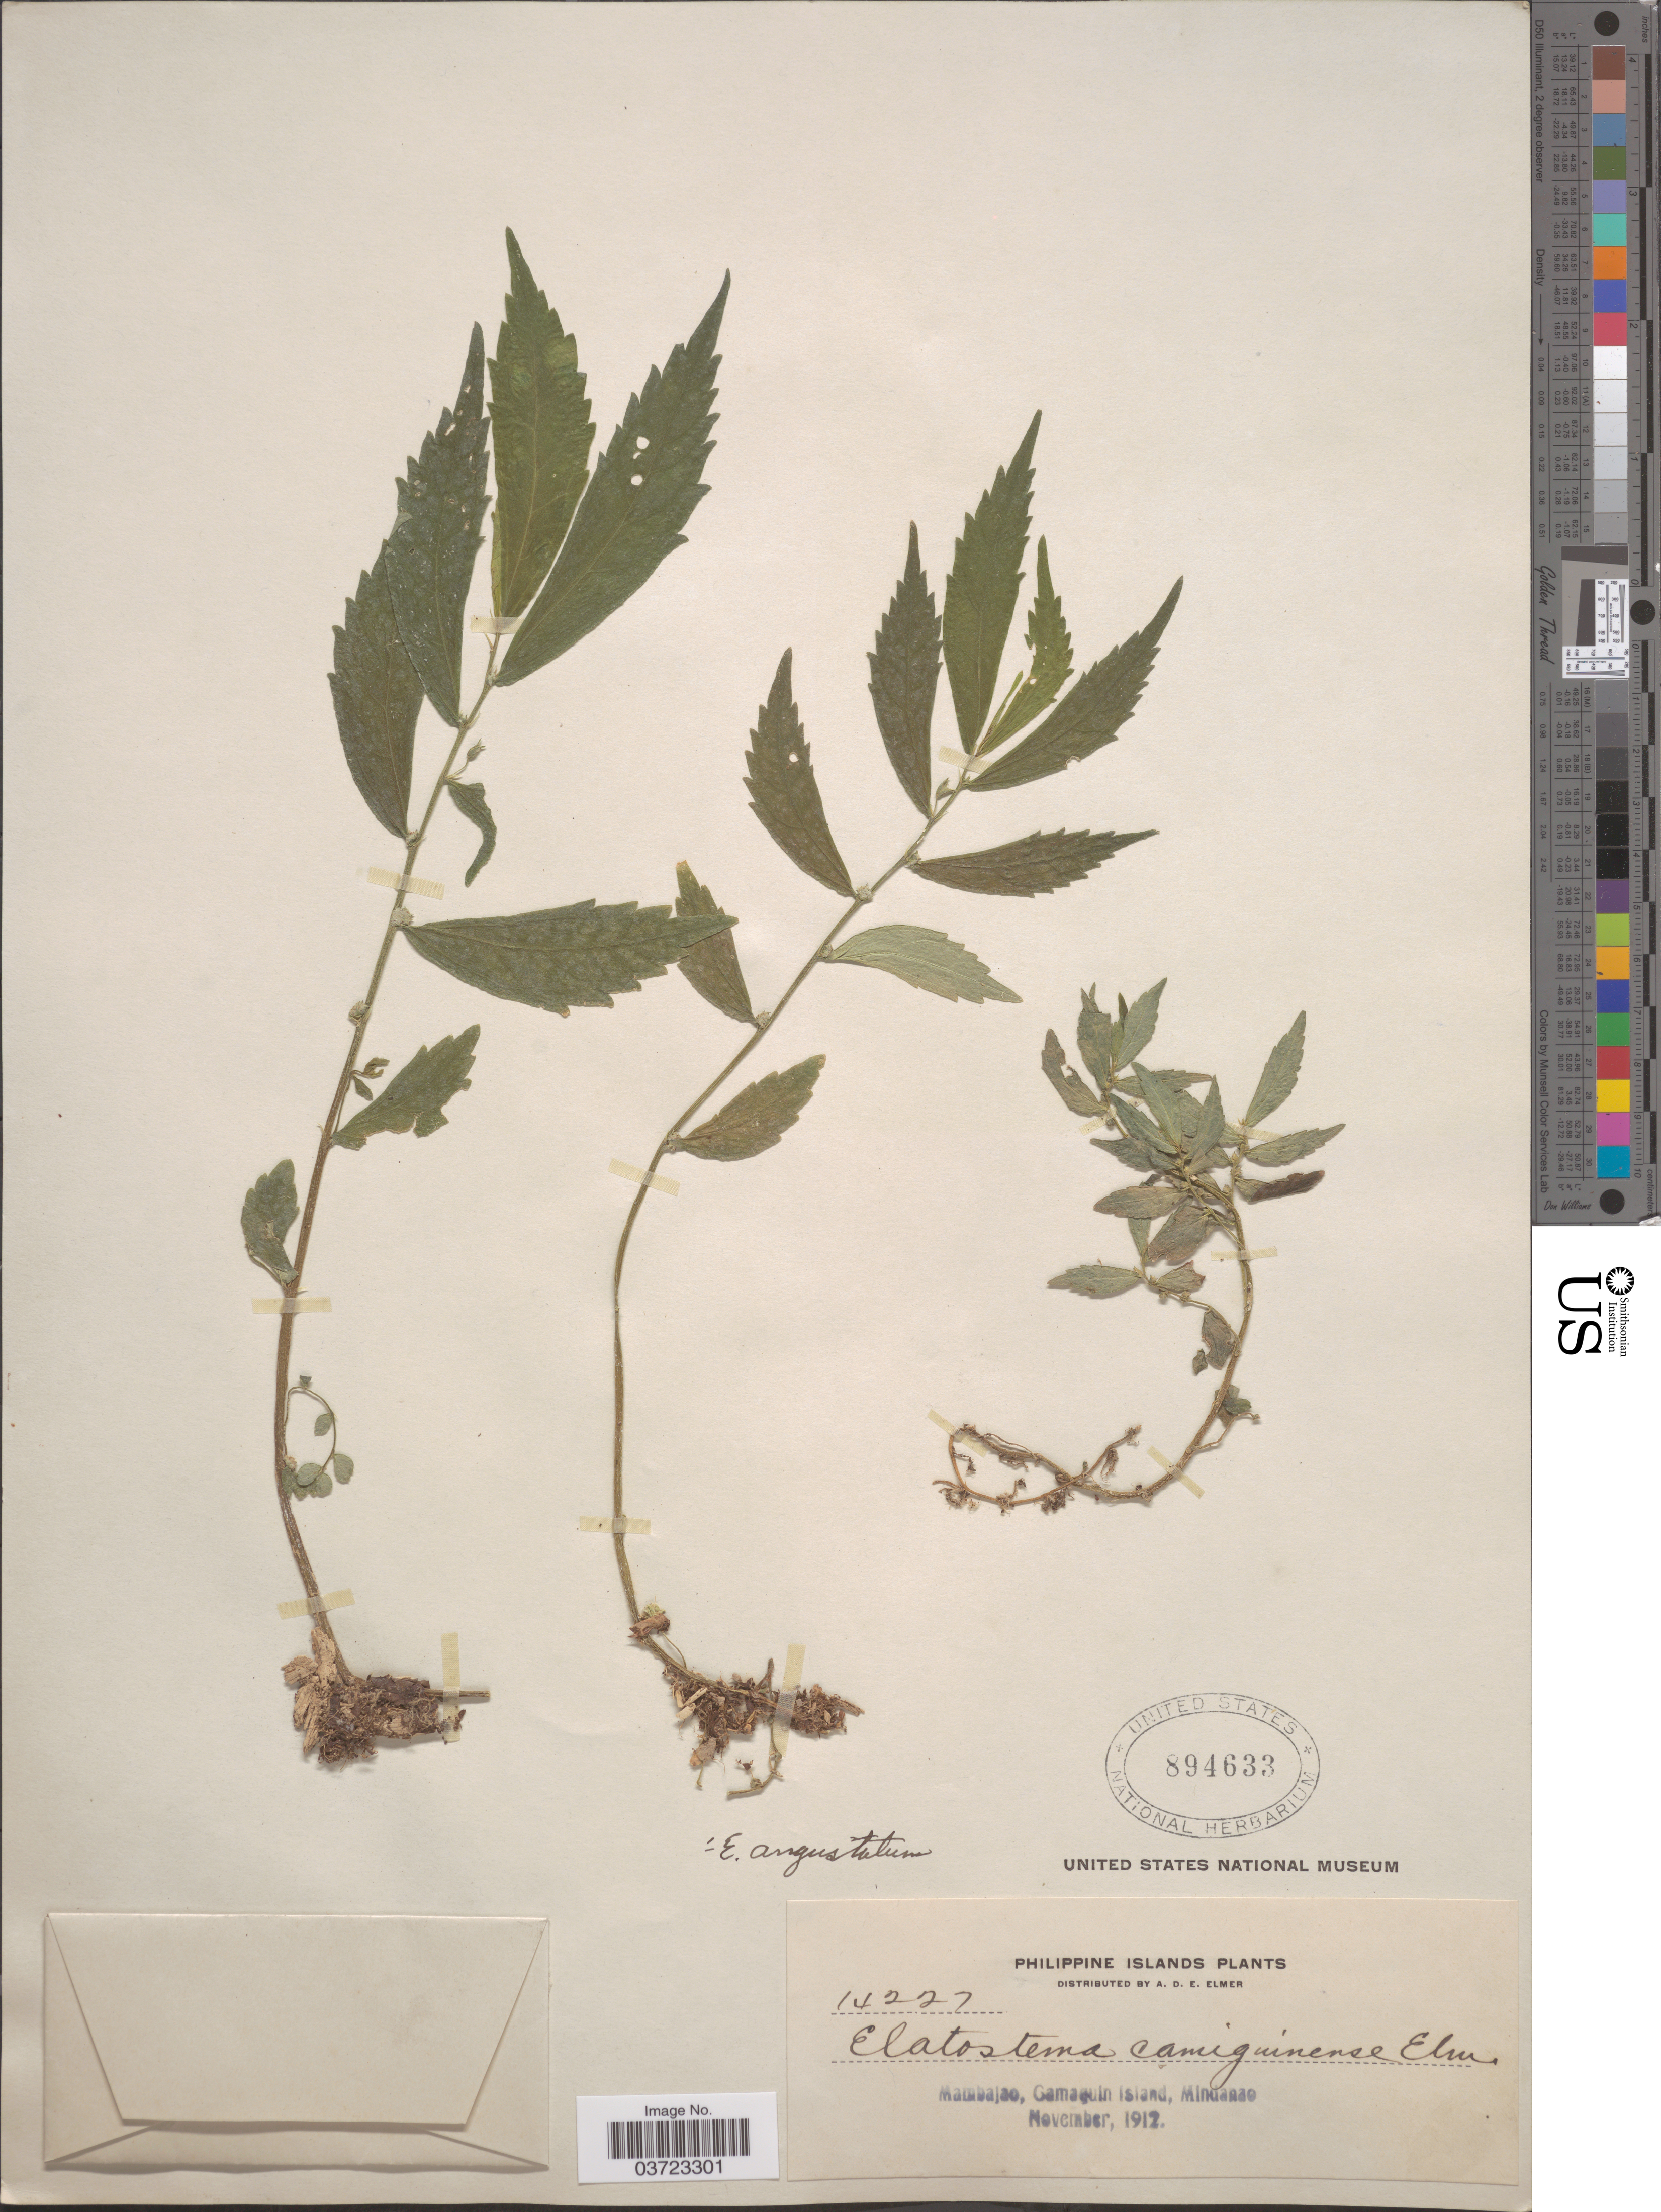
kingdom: Plantae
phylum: Tracheophyta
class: Magnoliopsida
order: Rosales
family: Urticaceae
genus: Elatostema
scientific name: Elatostema angustatum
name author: C.B. Rob.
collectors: A. D. E. Elmer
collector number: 14227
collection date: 1912-11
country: Philippines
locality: Philippine Islands. Mambajao, Camaguin Island, Mindanao.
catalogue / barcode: US 894633